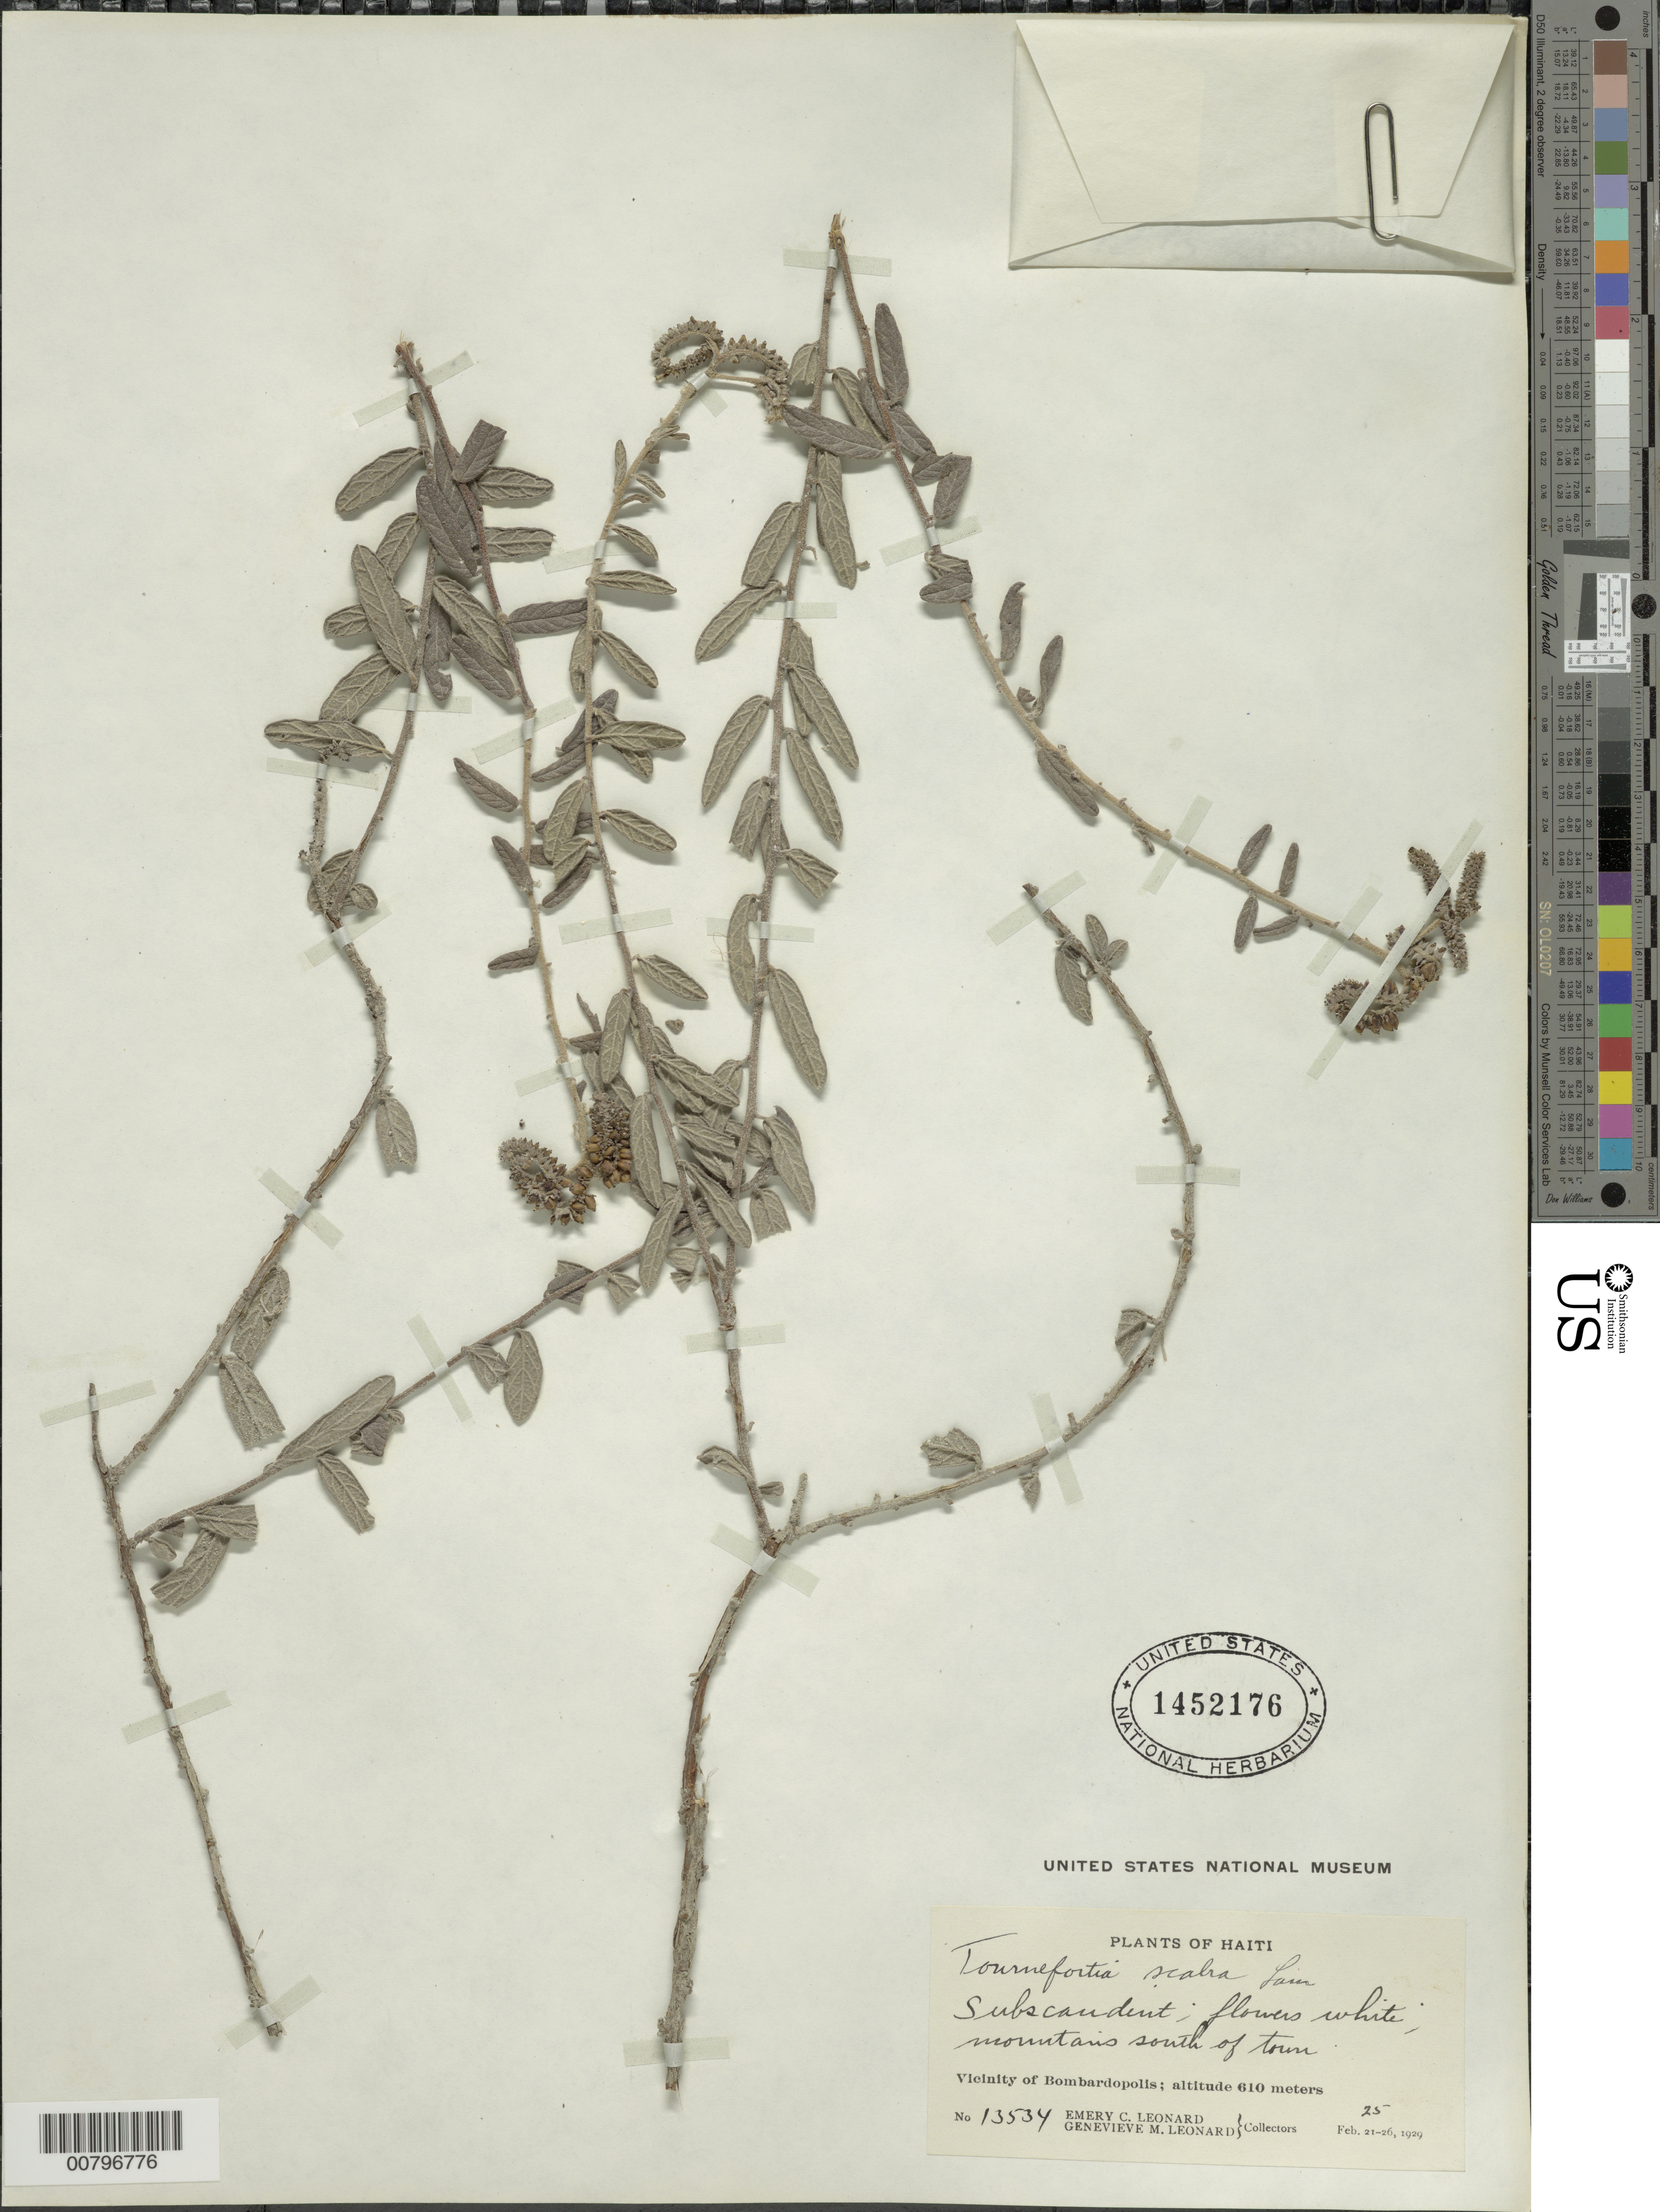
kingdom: Plantae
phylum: Tracheophyta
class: Magnoliopsida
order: Boraginales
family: Heliotropiaceae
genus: Tournefortia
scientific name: Tournefortia scabra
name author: Lam.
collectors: E. C. Leonard & G. M. Leonard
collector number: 13534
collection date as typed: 25 Feb 1929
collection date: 1929-02-25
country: Haiti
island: Hispaniola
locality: Vicinity of Bombardopolis, mountains south of town.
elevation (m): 610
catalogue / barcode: US 1452176